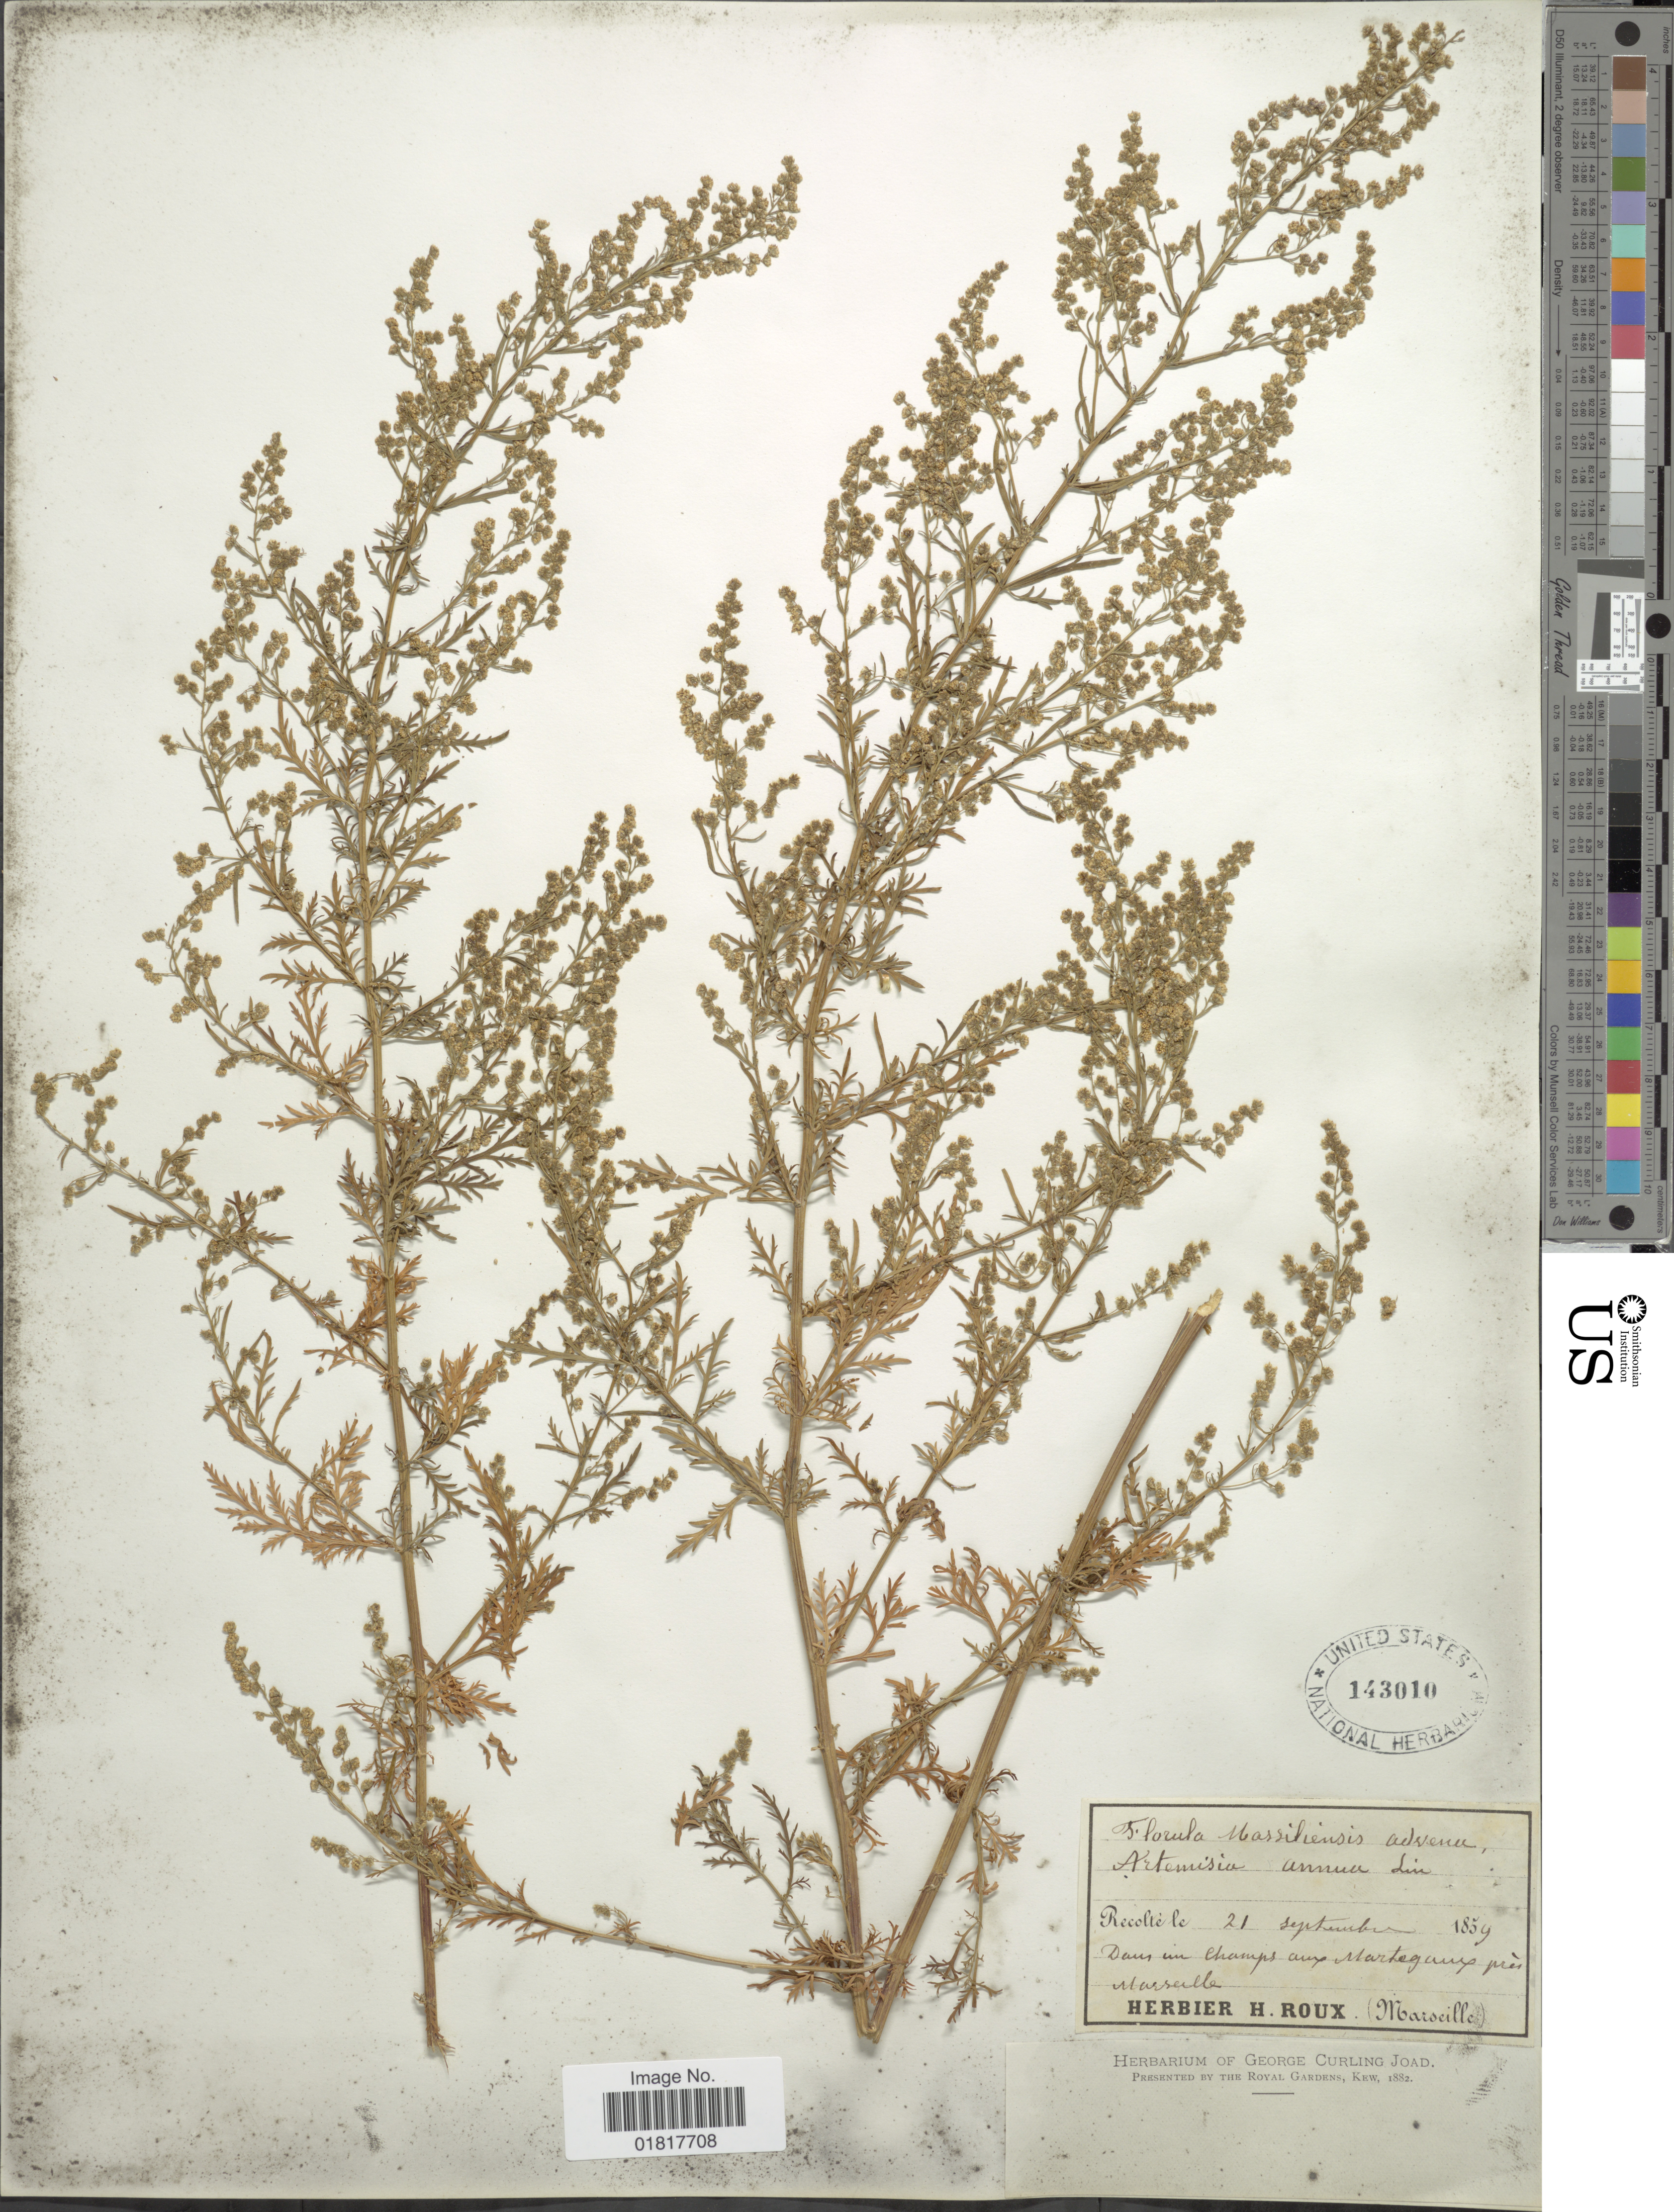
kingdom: Plantae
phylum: Tracheophyta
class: Magnoliopsida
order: Asterales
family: Asteraceae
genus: Artemisia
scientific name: Artemisia annua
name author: L.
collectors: ex Herb. H. Roux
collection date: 1859-09-21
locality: Dans un champs aux Martegaux prés Marseille [interpreted]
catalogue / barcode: US 143010